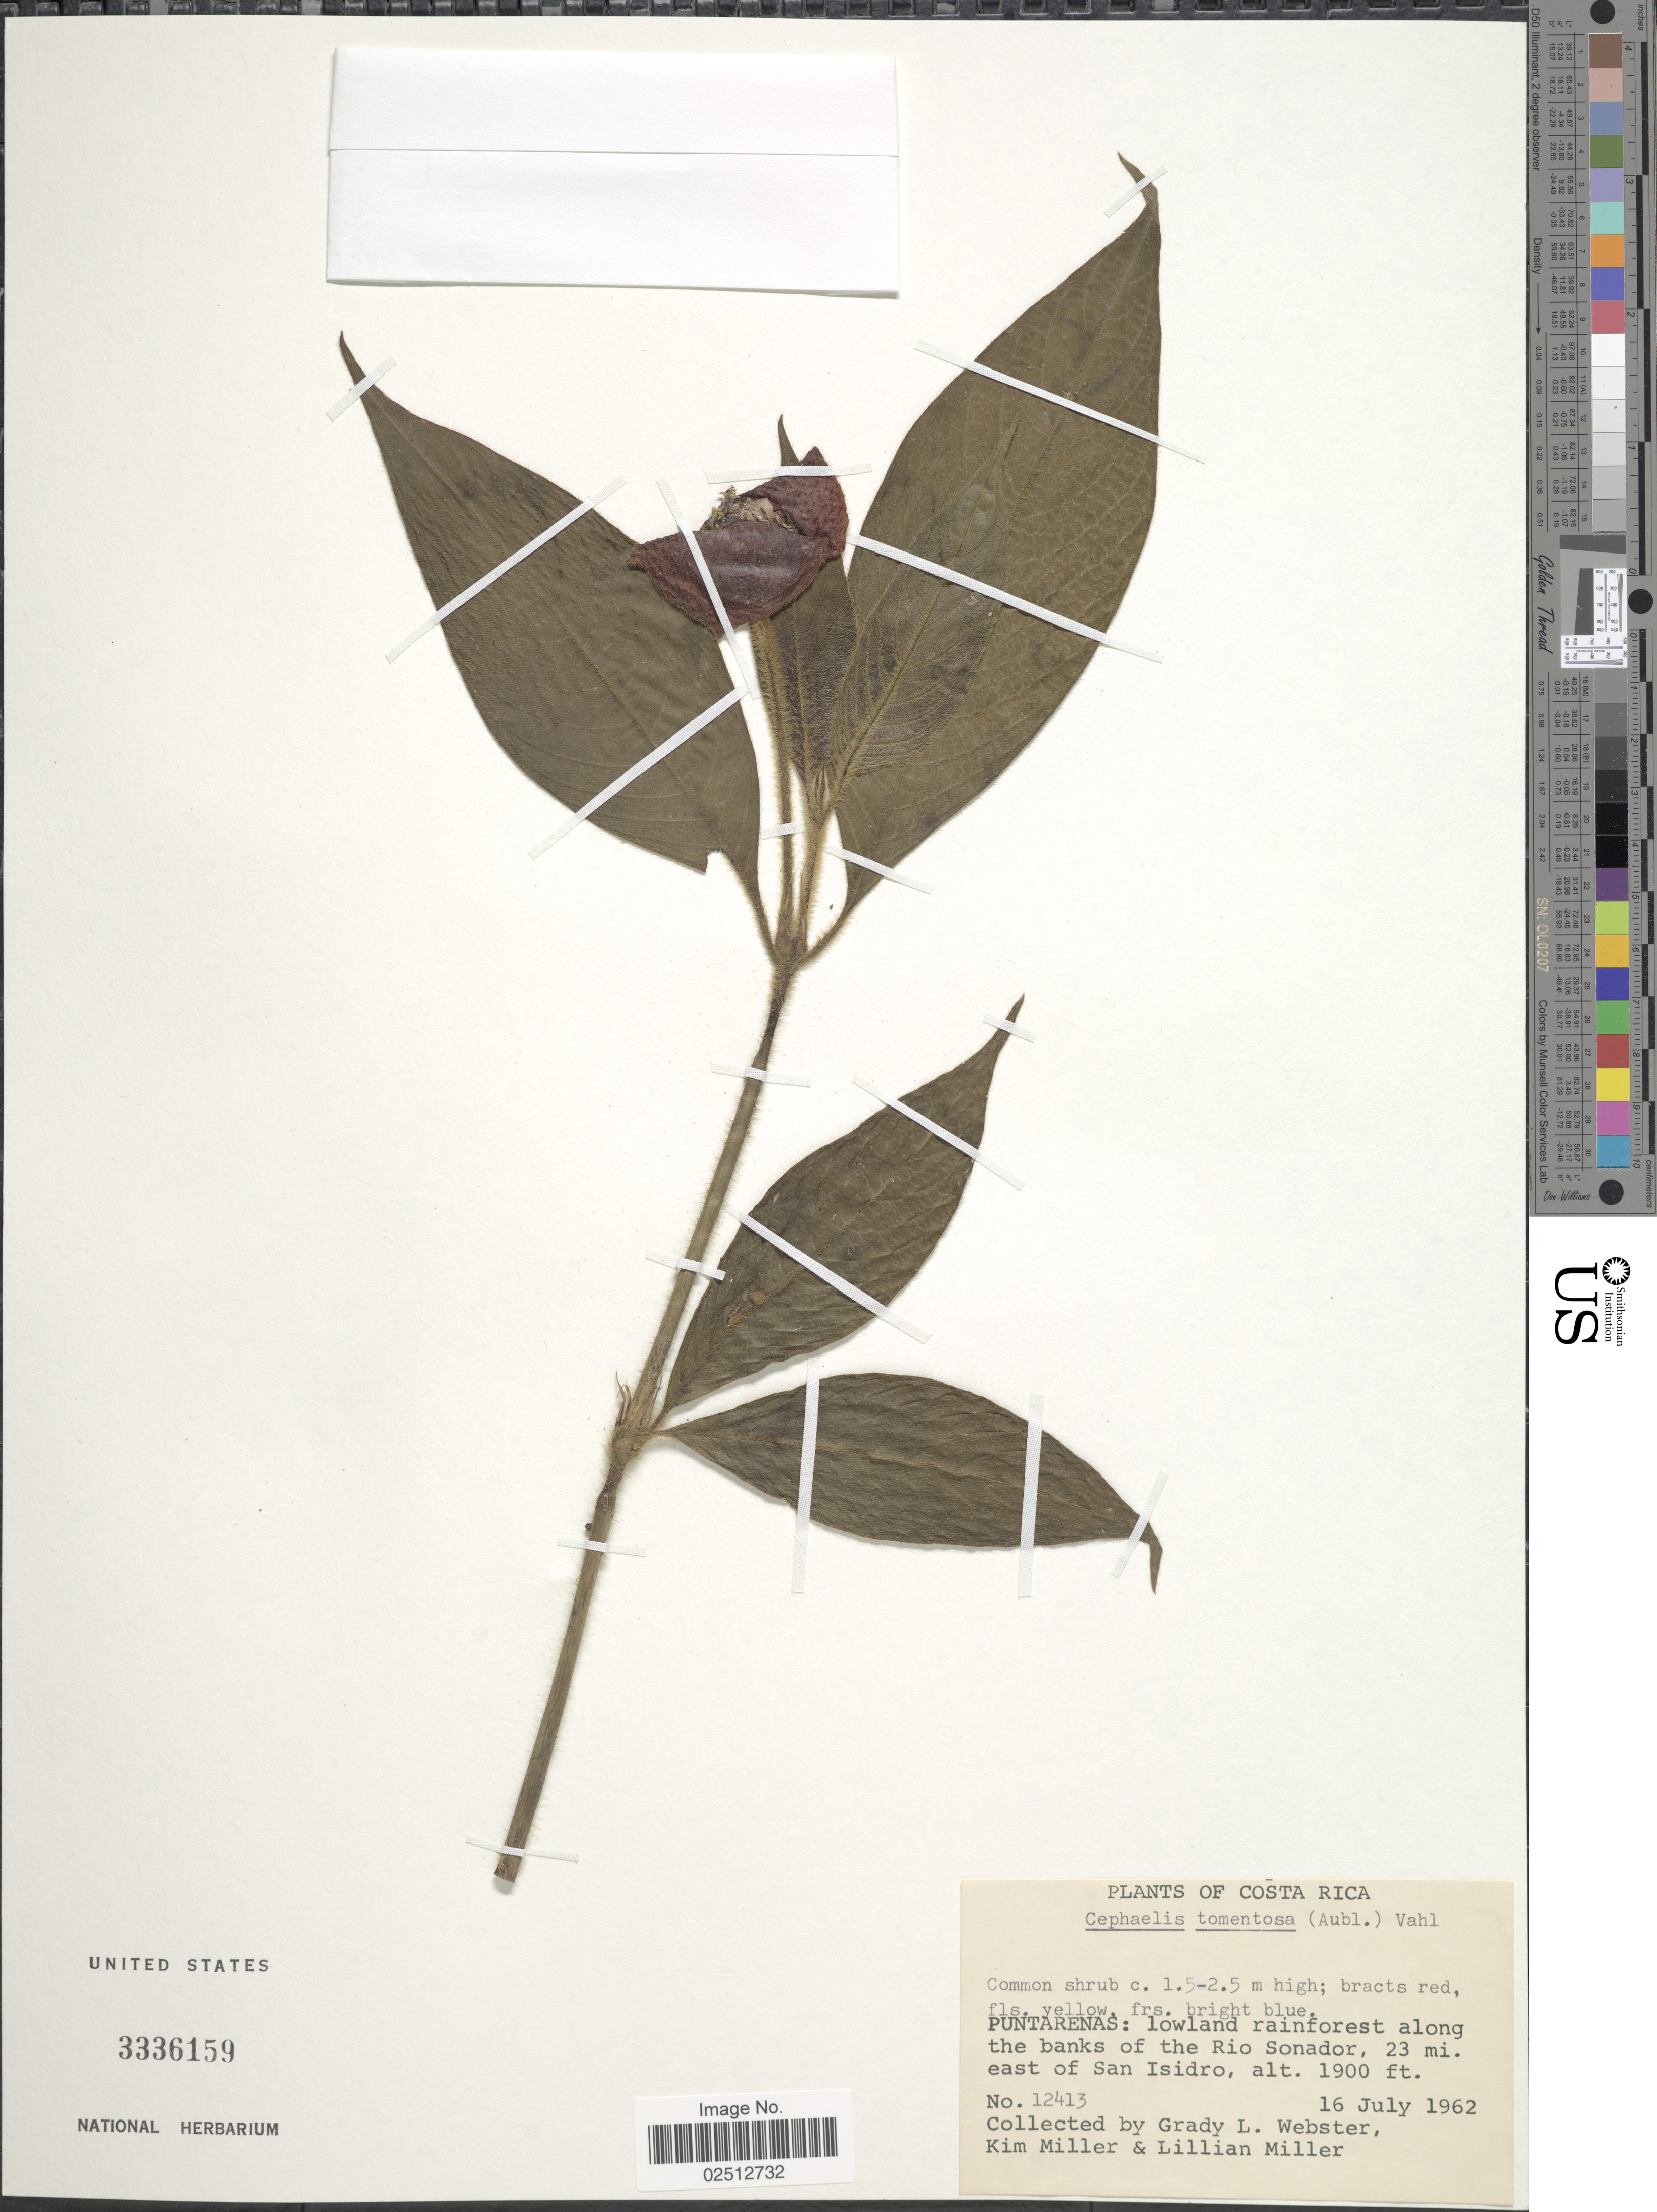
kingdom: Plantae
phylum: Tracheophyta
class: Magnoliopsida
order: Gentianales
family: Rubiaceae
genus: Psychotria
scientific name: Psychotria poeppigiana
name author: Müll. Arg.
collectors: G. L. Webster, K. Miller & L. Miller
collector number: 12413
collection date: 1962-07-16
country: Costa Rica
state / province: Puntarenas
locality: Lowland rainforest along the banks of the Rio Sonador, 23 mi. east of San Isidro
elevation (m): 579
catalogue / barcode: US 3336159